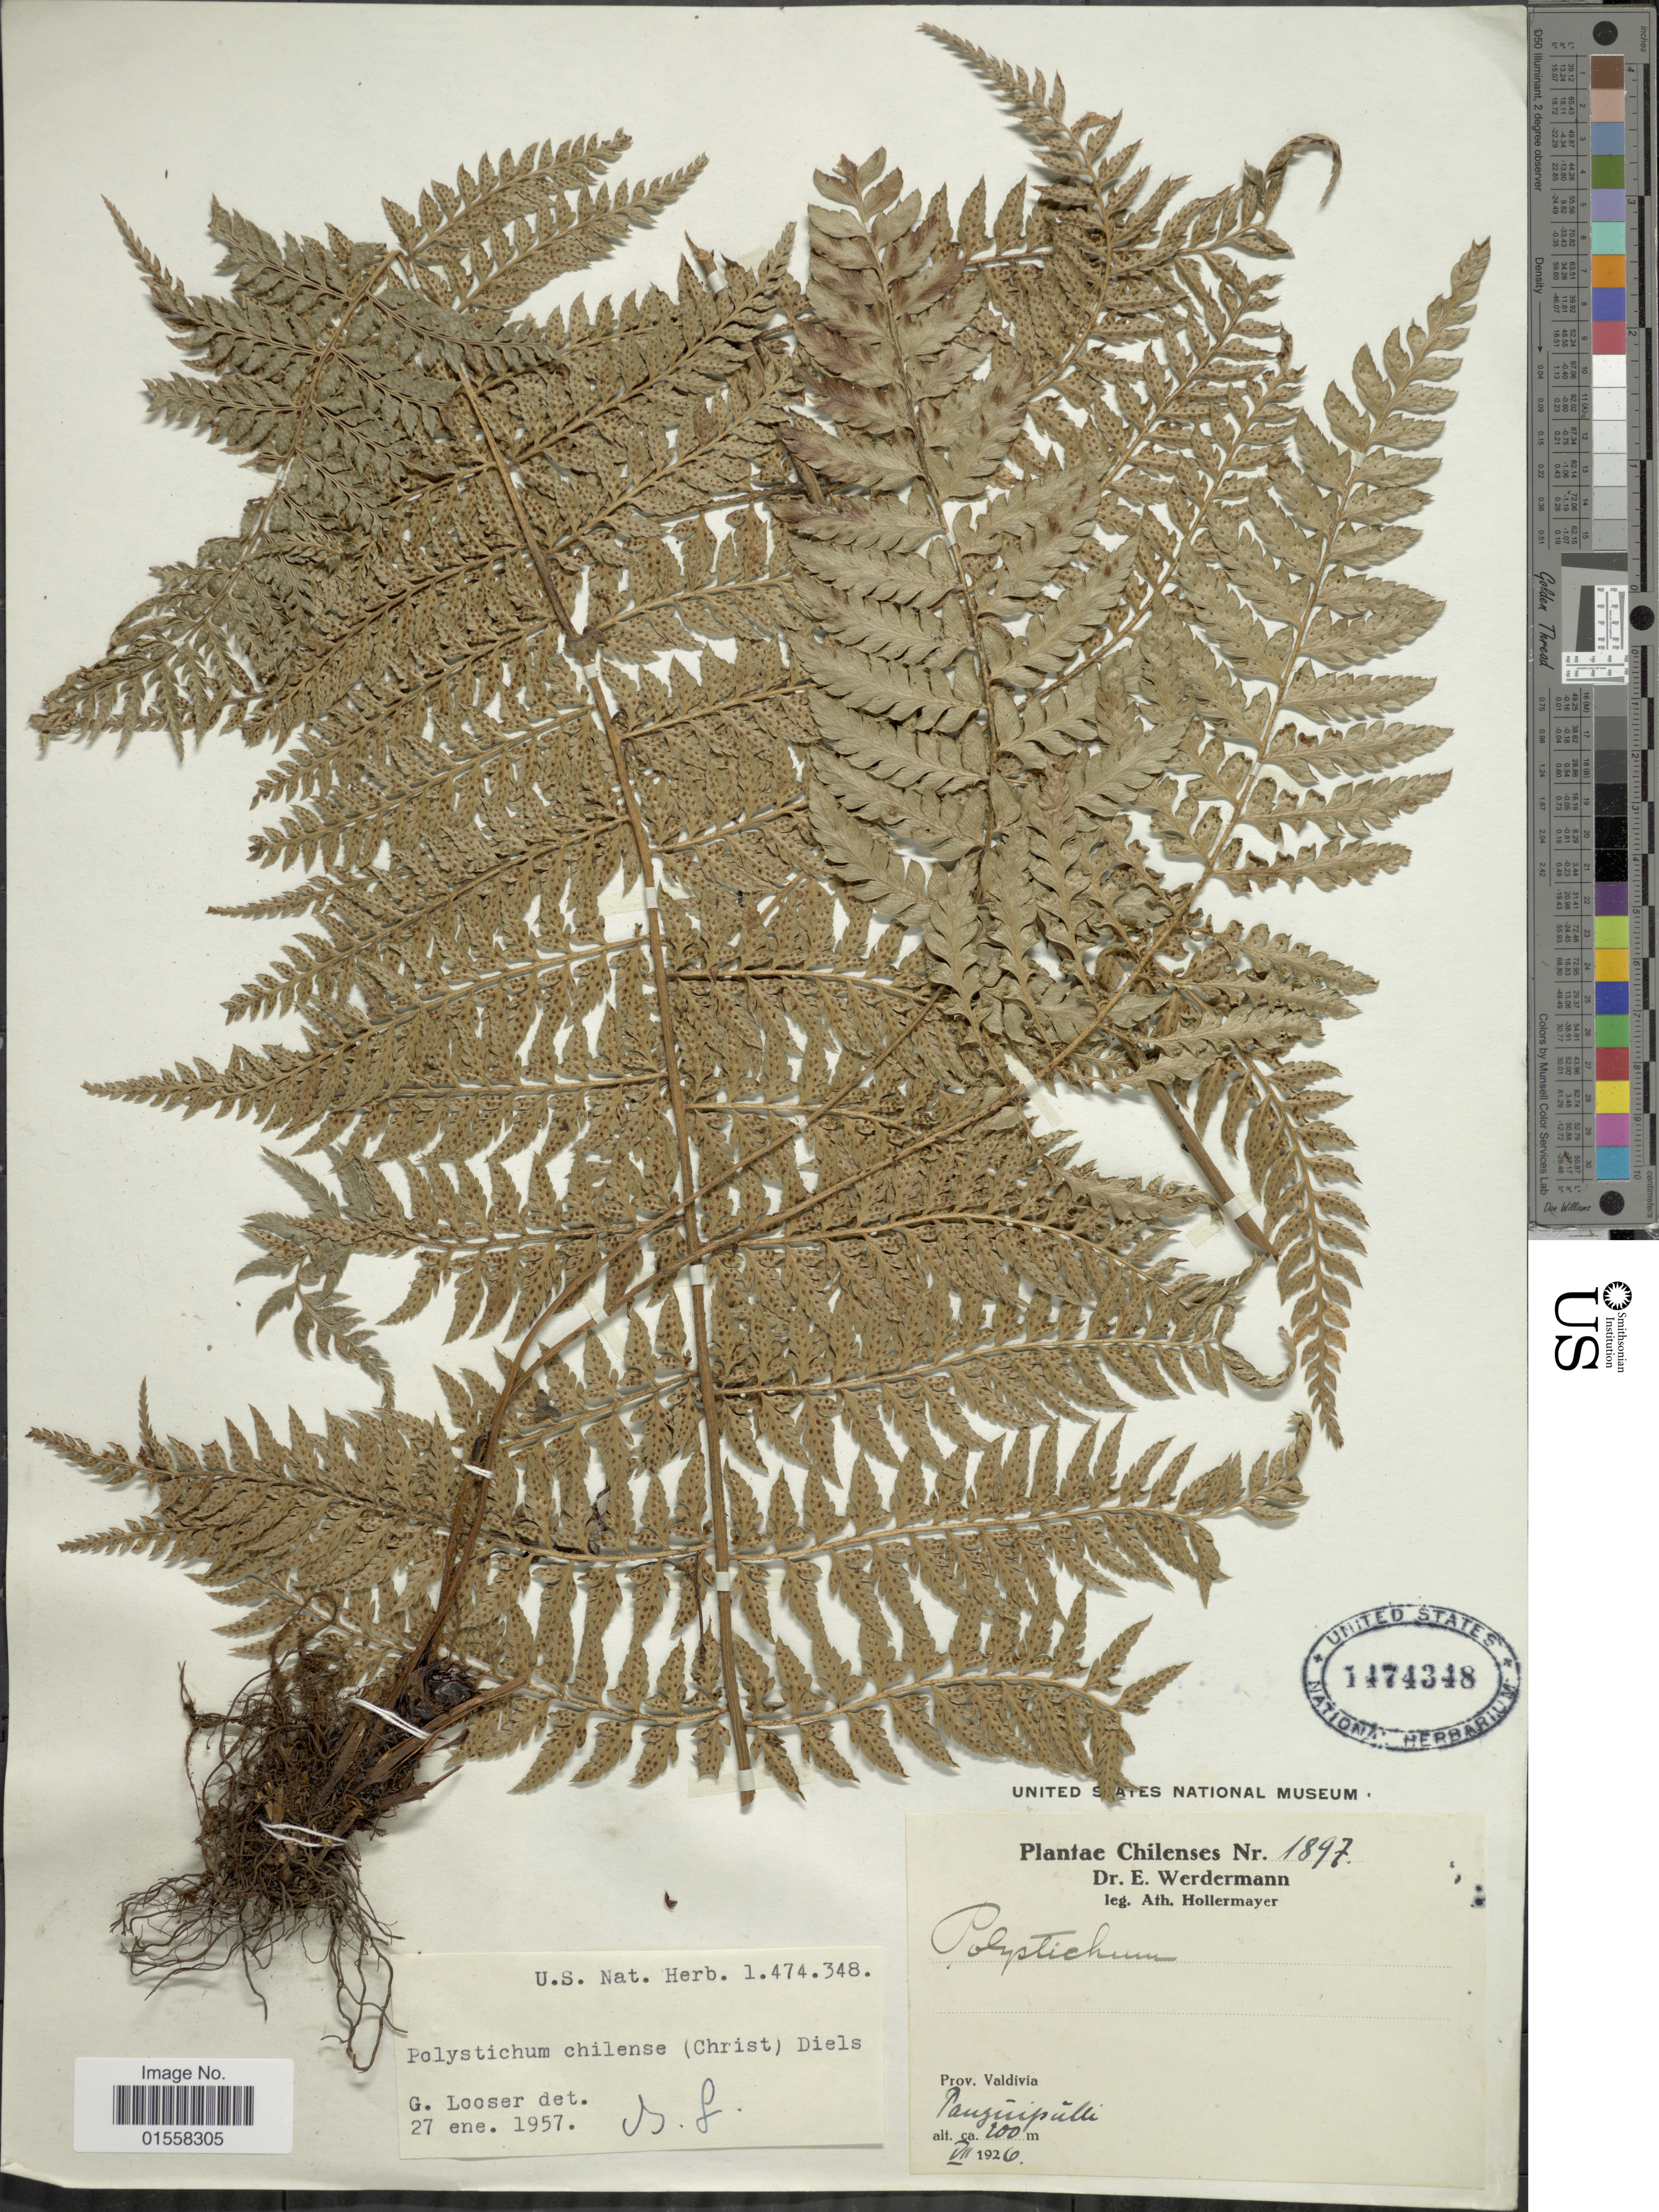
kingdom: Plantae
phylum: Tracheophyta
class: Polypodiopsida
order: Polypodiales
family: Dryopteridaceae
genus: Polystichum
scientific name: Polystichum chilense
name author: (Christ) Diels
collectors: A. Hollermayer & E. Werdermann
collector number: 1897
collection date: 1926-07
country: Chile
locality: Chilenses, Prov. Valdivia. Panguipulli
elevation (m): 200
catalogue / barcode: US 1474348